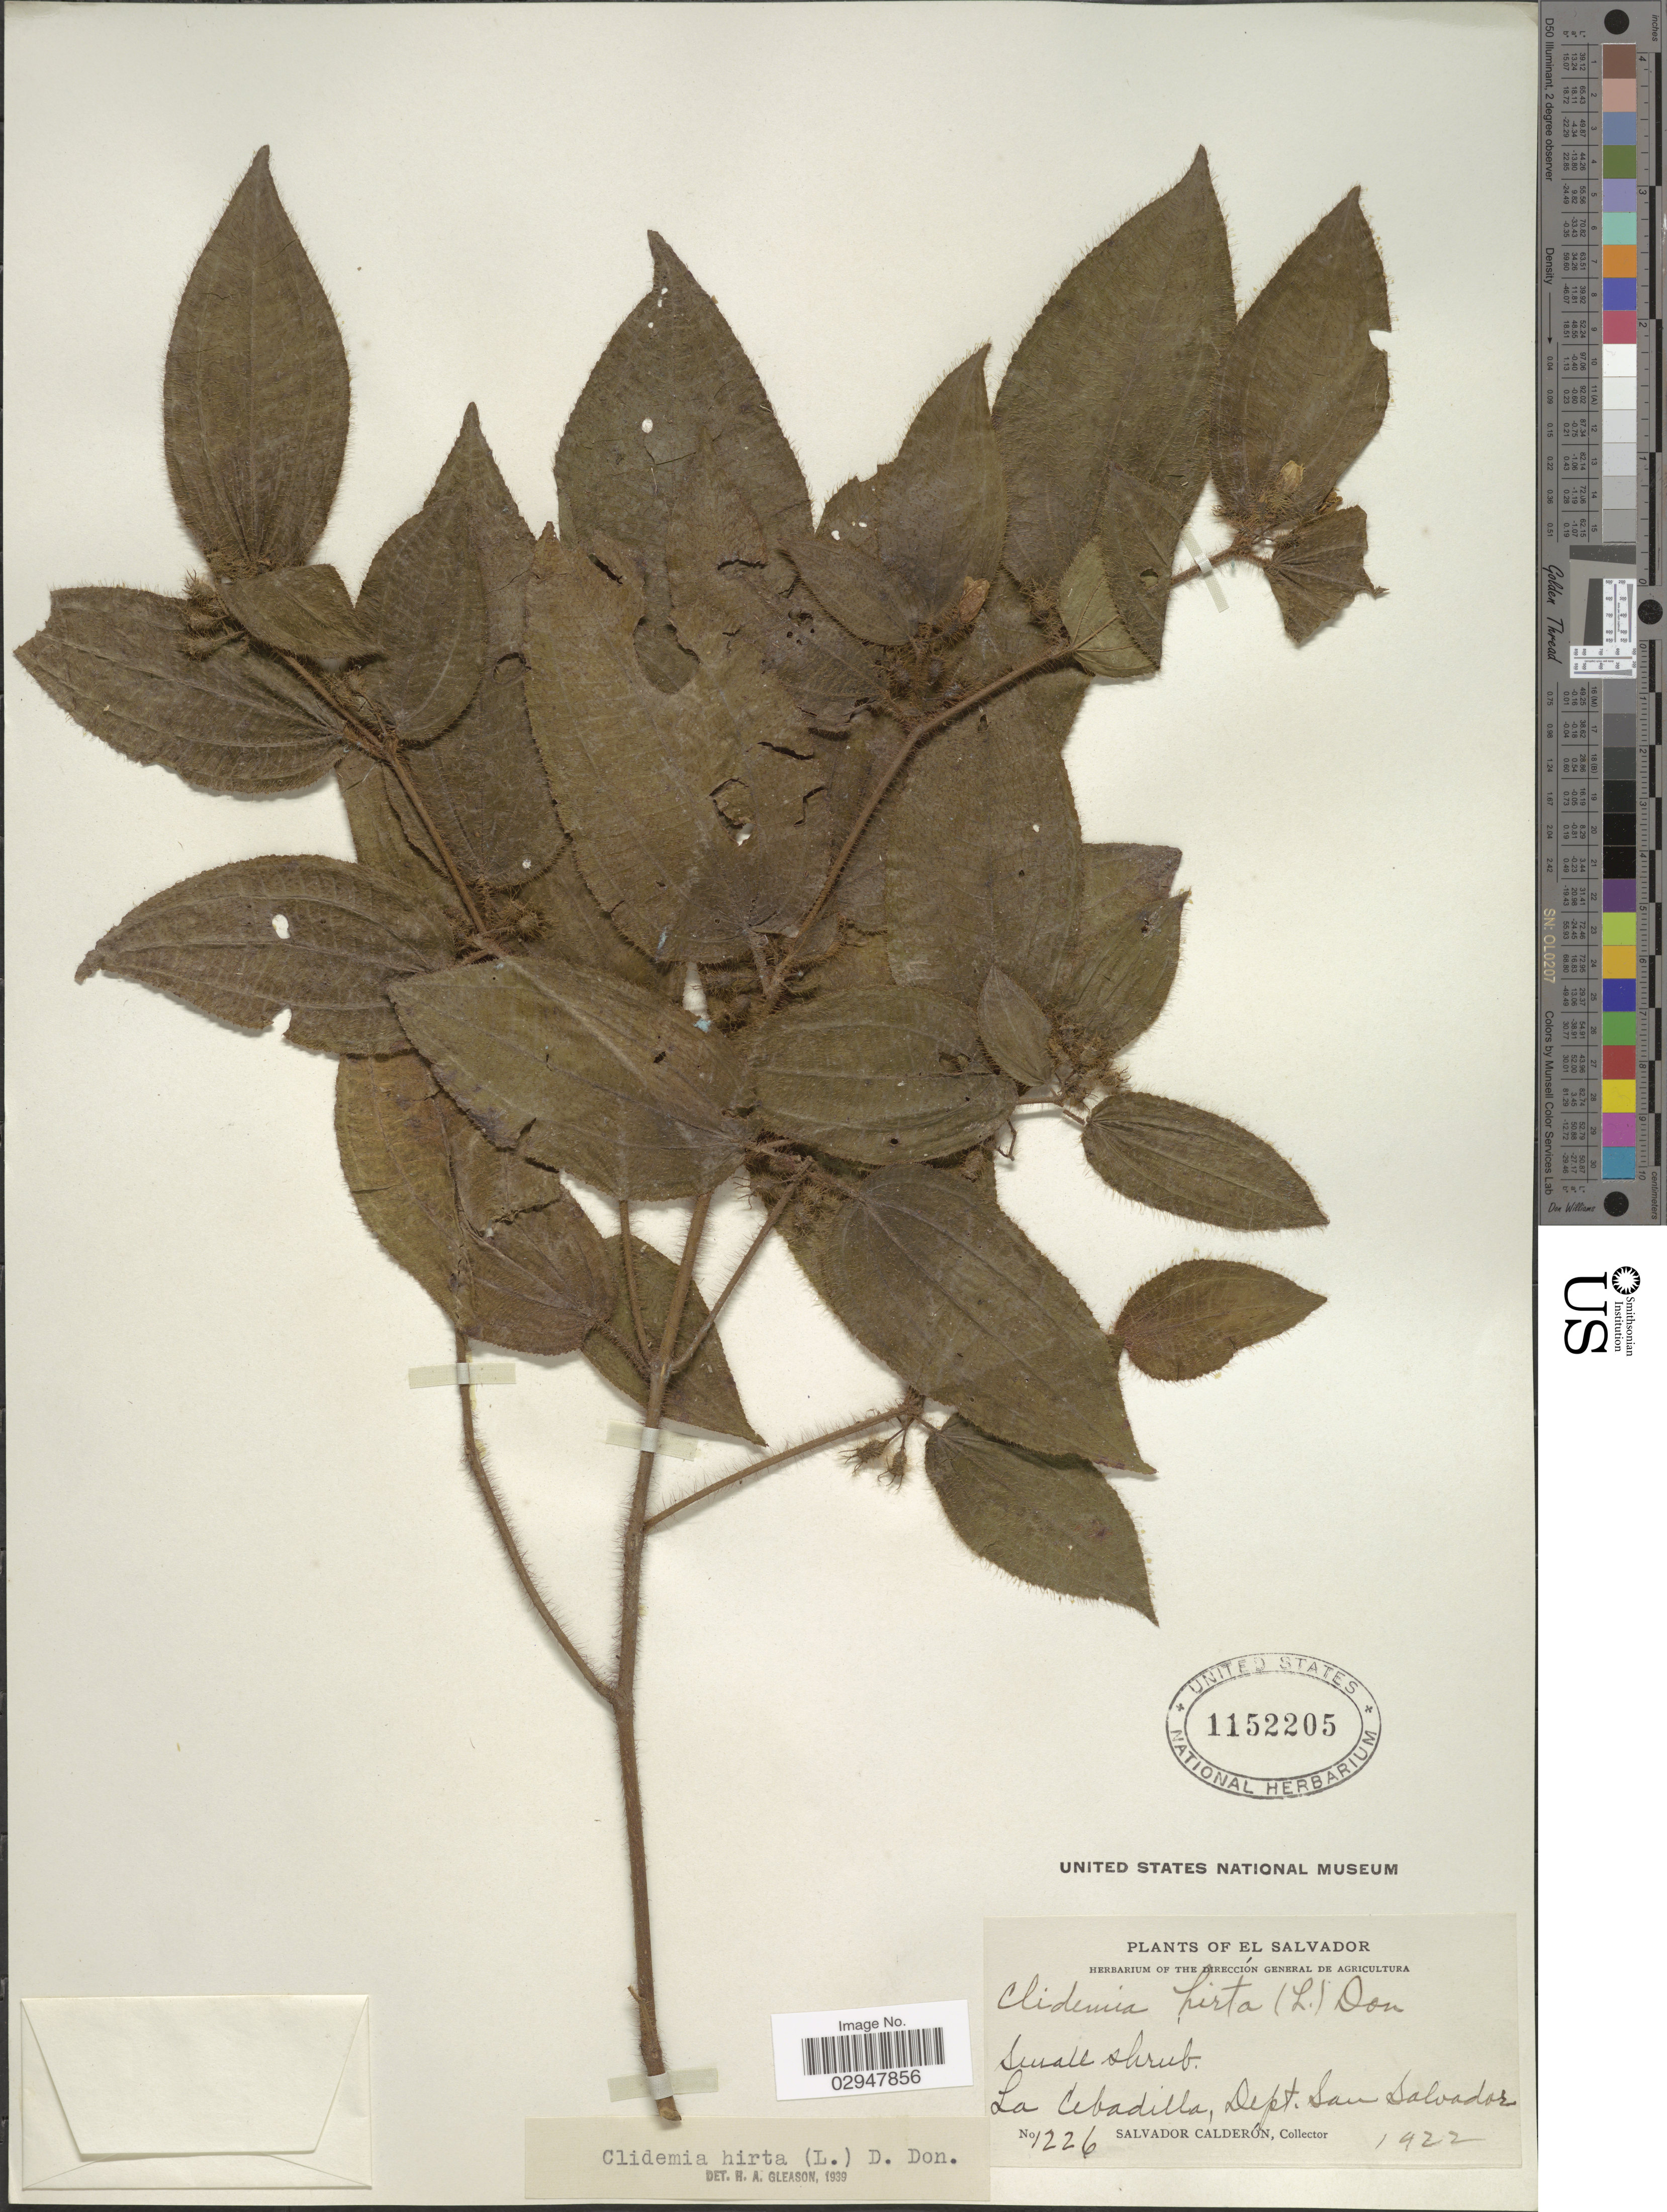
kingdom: Plantae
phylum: Tracheophyta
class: Magnoliopsida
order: Myrtales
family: Melastomataceae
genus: Miconia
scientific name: Miconia hirta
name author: Cogn.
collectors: S. Calderón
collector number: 1226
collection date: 1922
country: El Salvador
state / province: San Salvador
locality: La Cebadilla, Dept. San Salvador.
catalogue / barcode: US 1152205